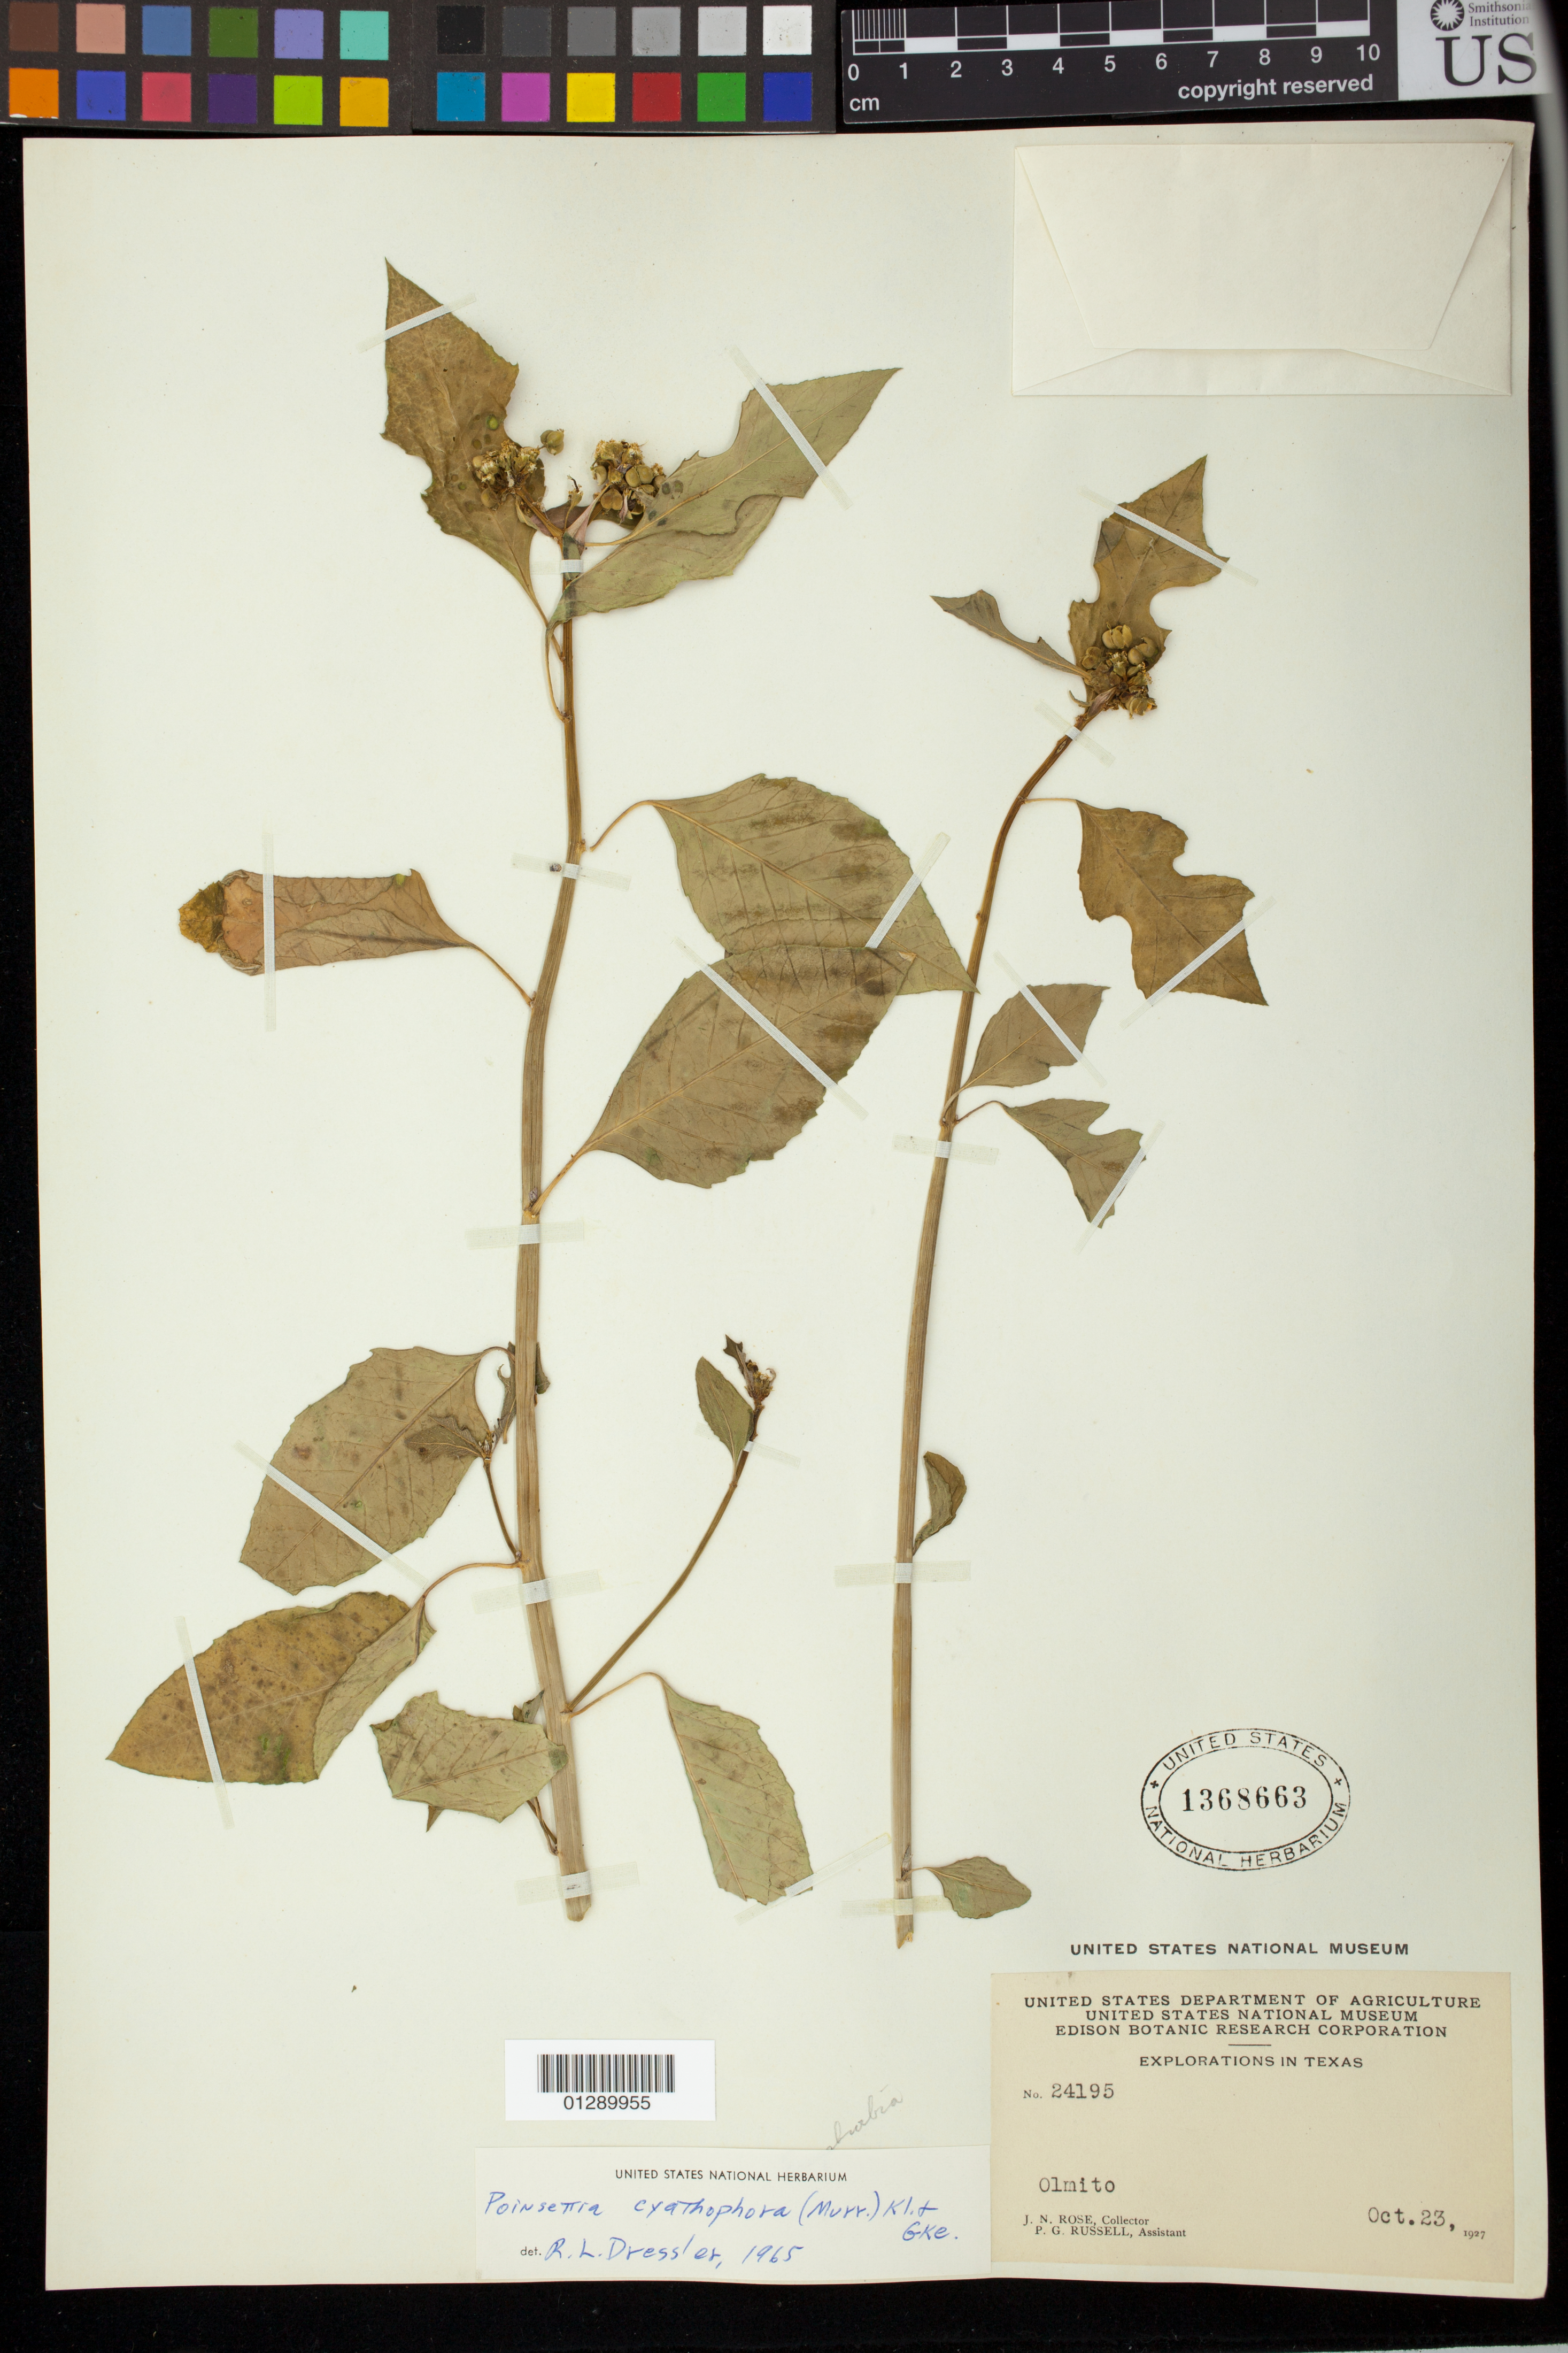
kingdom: Plantae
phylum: Tracheophyta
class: Magnoliopsida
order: Malpighiales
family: Euphorbiaceae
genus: Euphorbia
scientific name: Euphorbia heterophylla var. cyathophora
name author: (Murr.) Griseb.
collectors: J. N. Rose & P. G. Russell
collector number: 24195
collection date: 1927-10-23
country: United States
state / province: Texas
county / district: Cameron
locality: Olmito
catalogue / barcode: US 1368663